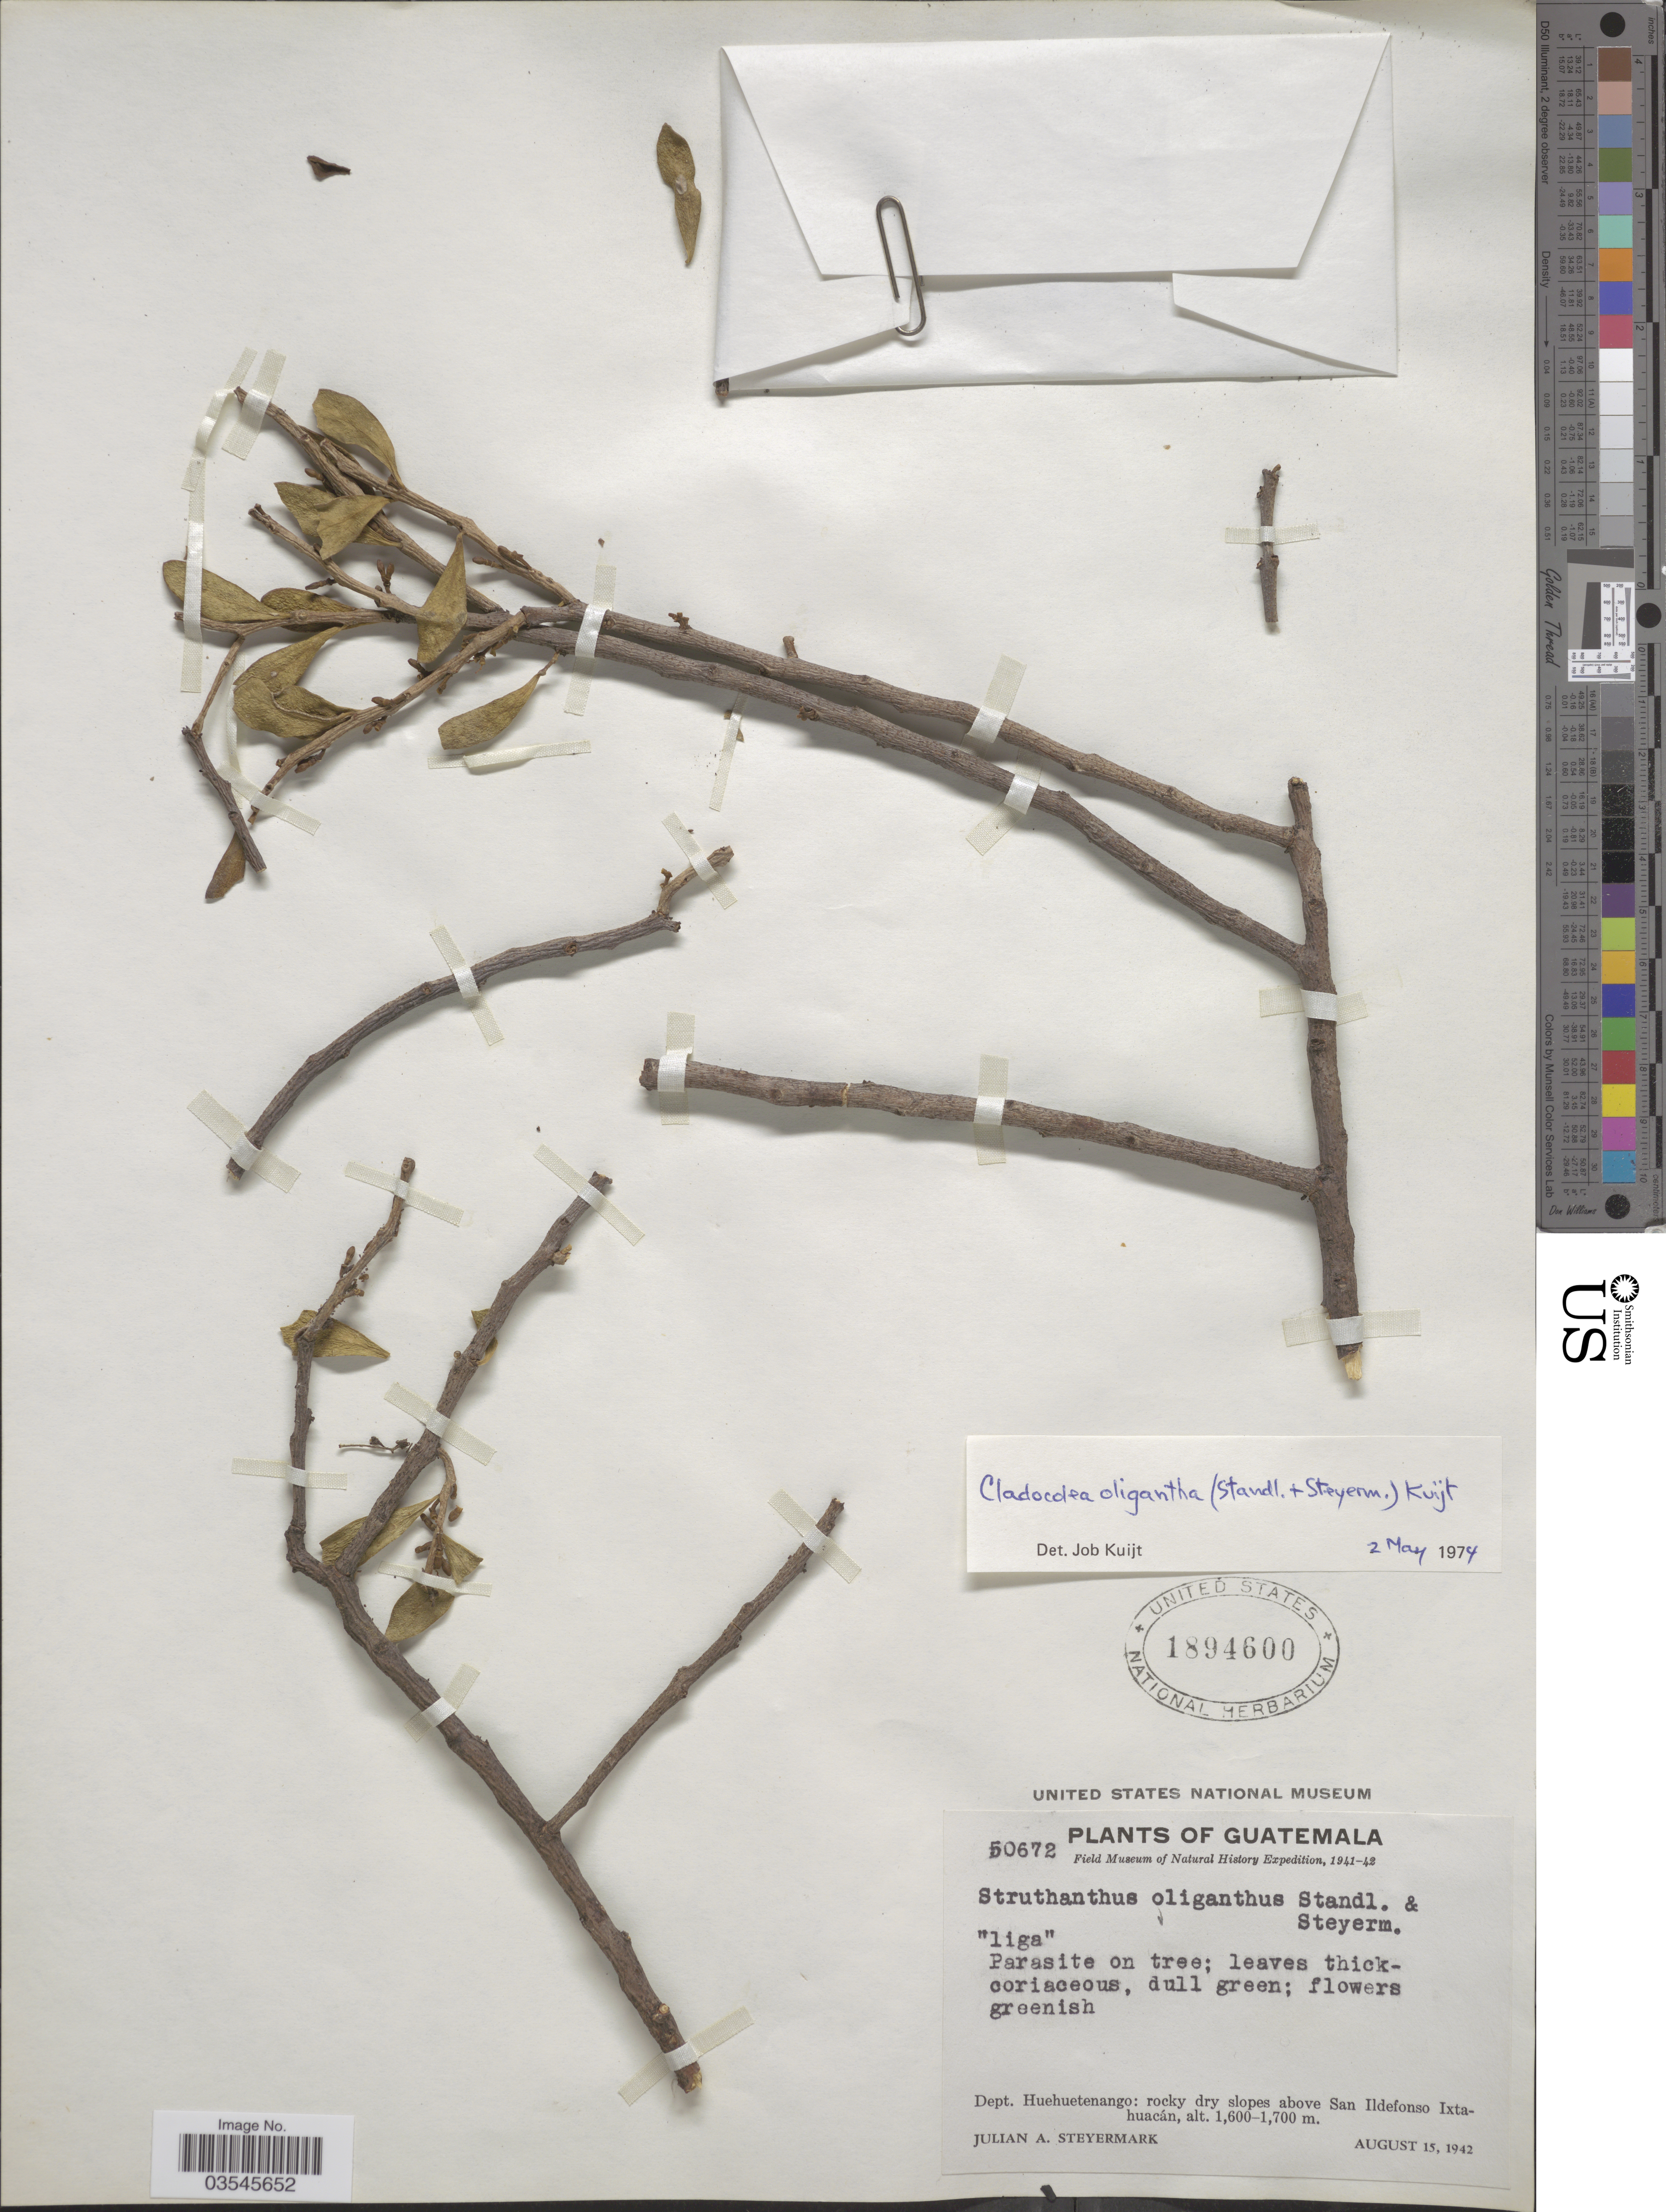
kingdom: Plantae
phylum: Tracheophyta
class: Magnoliopsida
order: Santalales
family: Loranthaceae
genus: Cladocolea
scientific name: Cladocolea oligantha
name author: (Standl. & Steyerm.) Kuijt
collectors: J. Steyermark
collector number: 50672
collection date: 1942-08-15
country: Guatemala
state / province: Huehuetenango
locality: Dept. Huehuetenango: above San Ildefonso Ixtahuacán.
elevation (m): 1600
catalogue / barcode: US 1894600